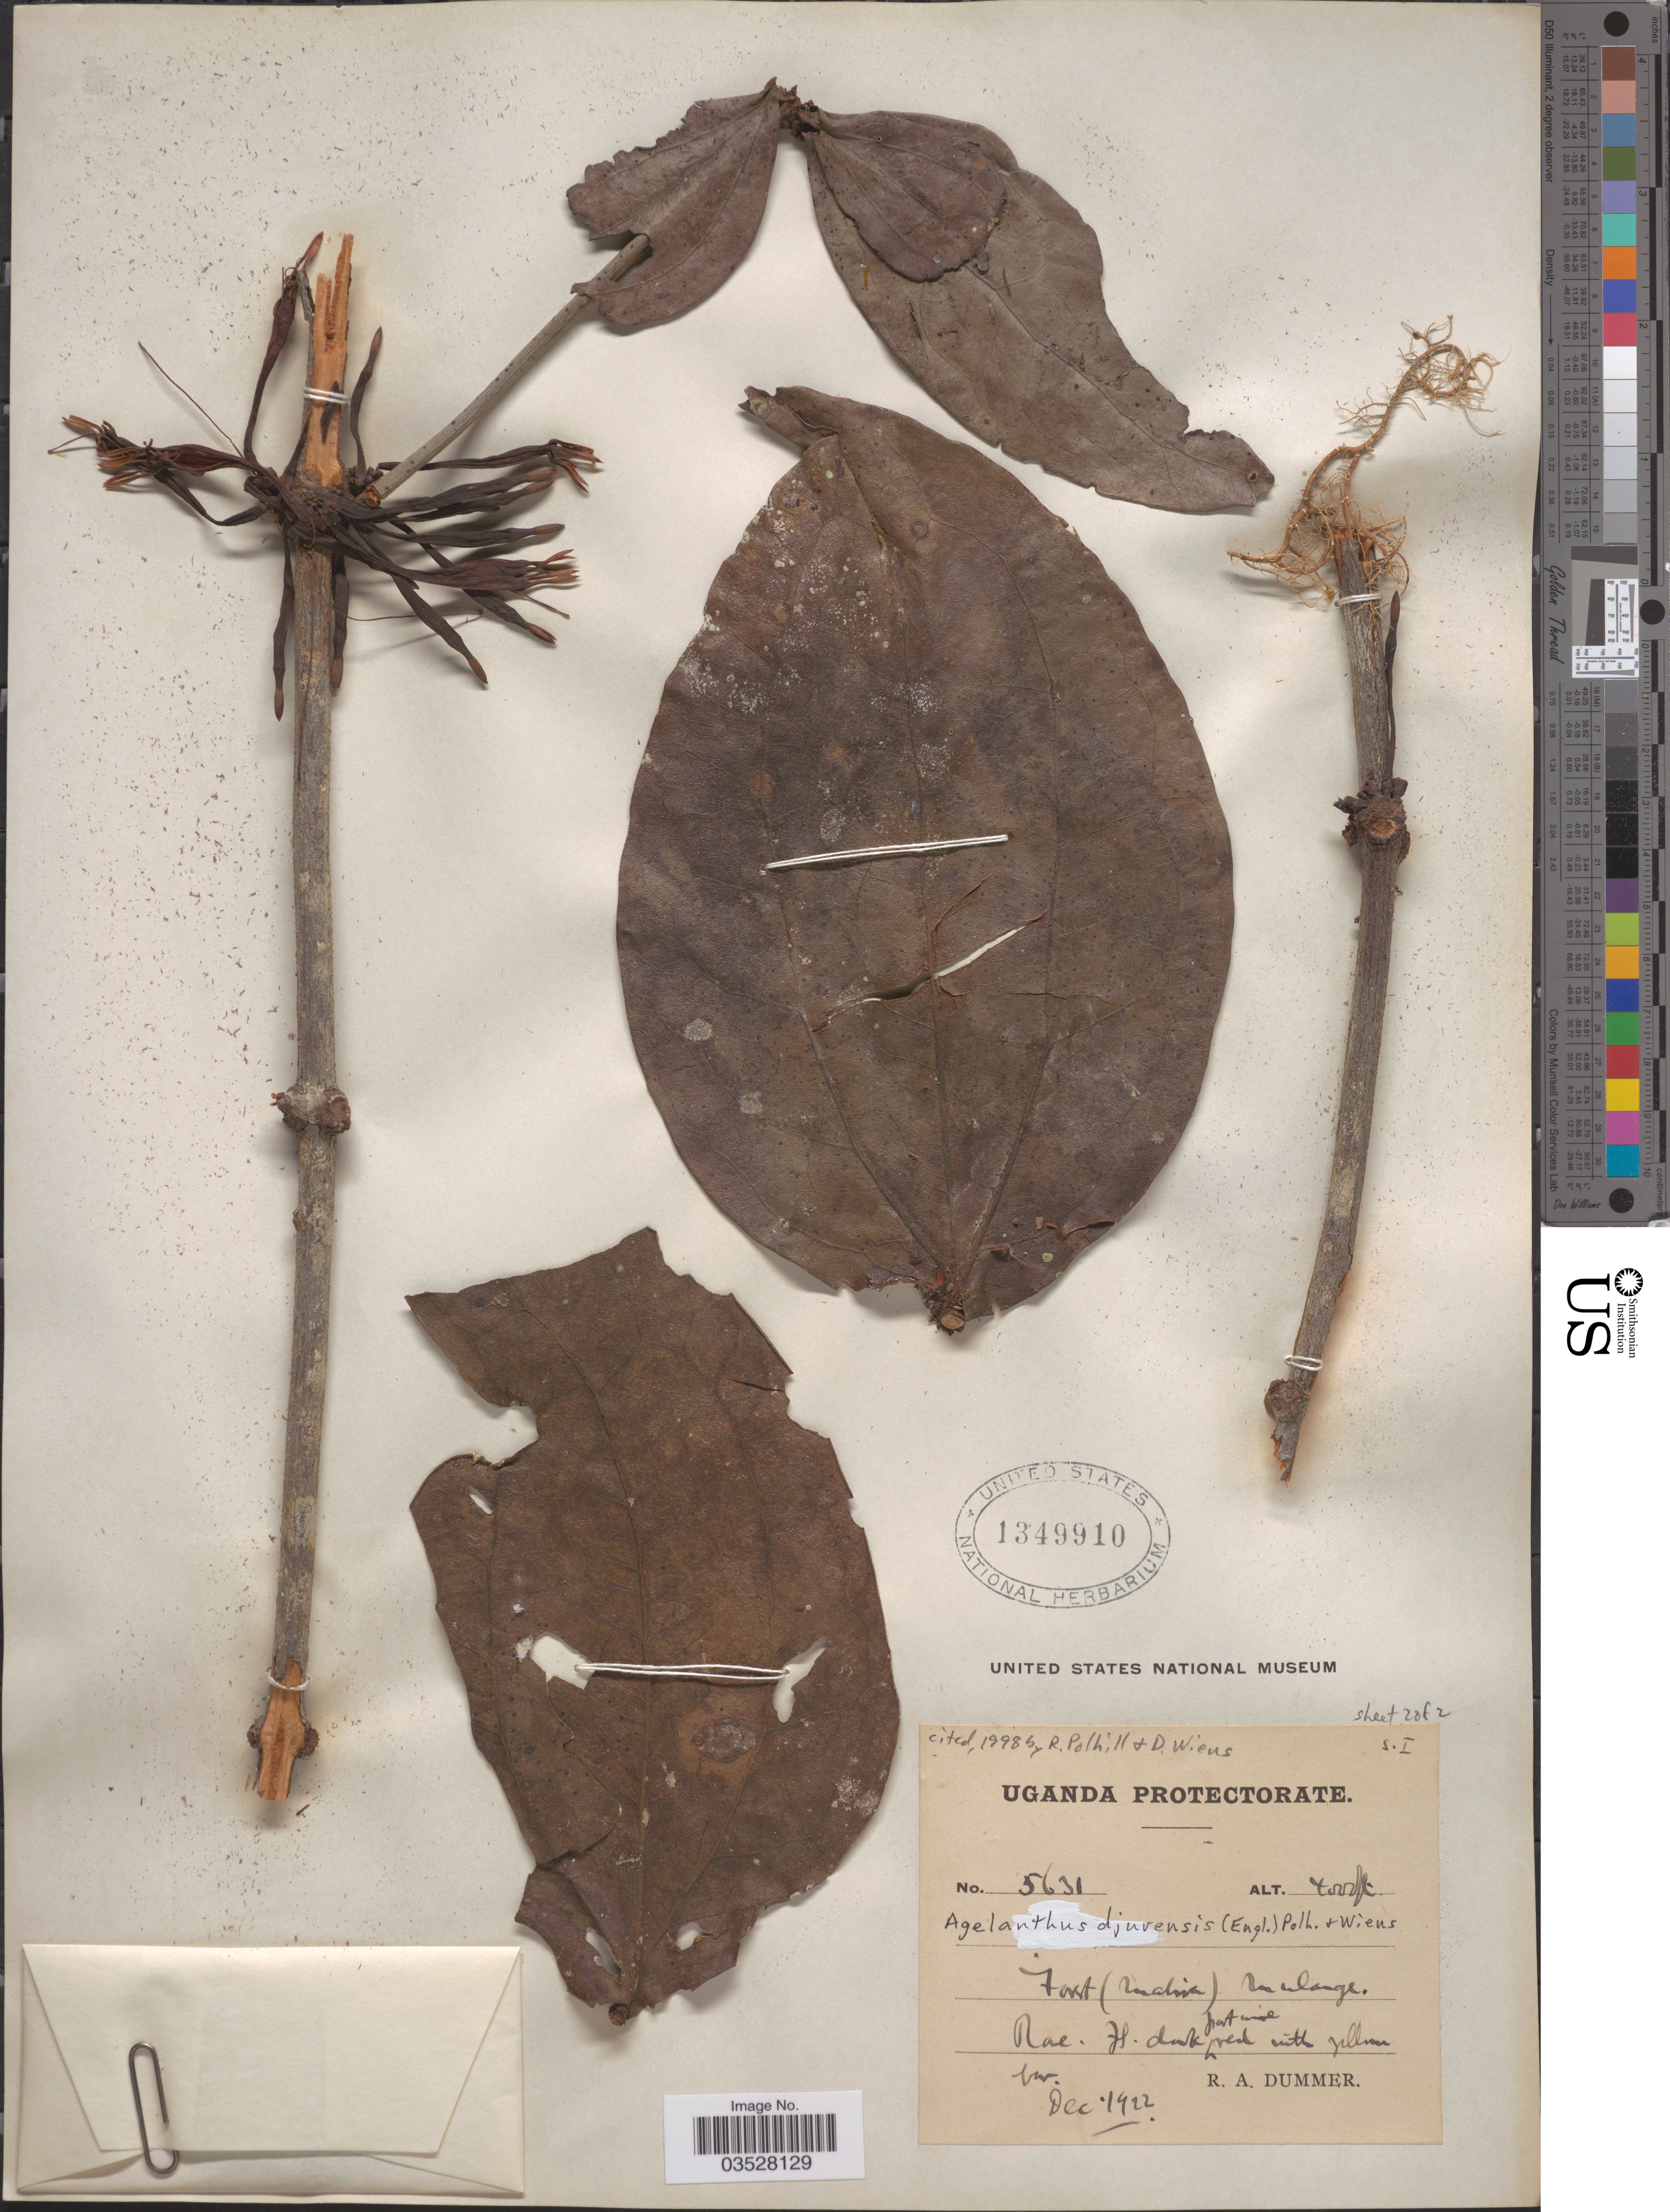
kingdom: Plantae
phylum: Tracheophyta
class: Magnoliopsida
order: Santalales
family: Loranthaceae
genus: Agelanthus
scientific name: Agelanthus djurensis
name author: (Engl.) Polhill & Wiens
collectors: R. Dümmer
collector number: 5631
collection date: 1922-12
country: Uganda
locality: Uganda Protectorate. Fort (Mabira) Mulange. Rare.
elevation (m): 1219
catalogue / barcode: US 1349910